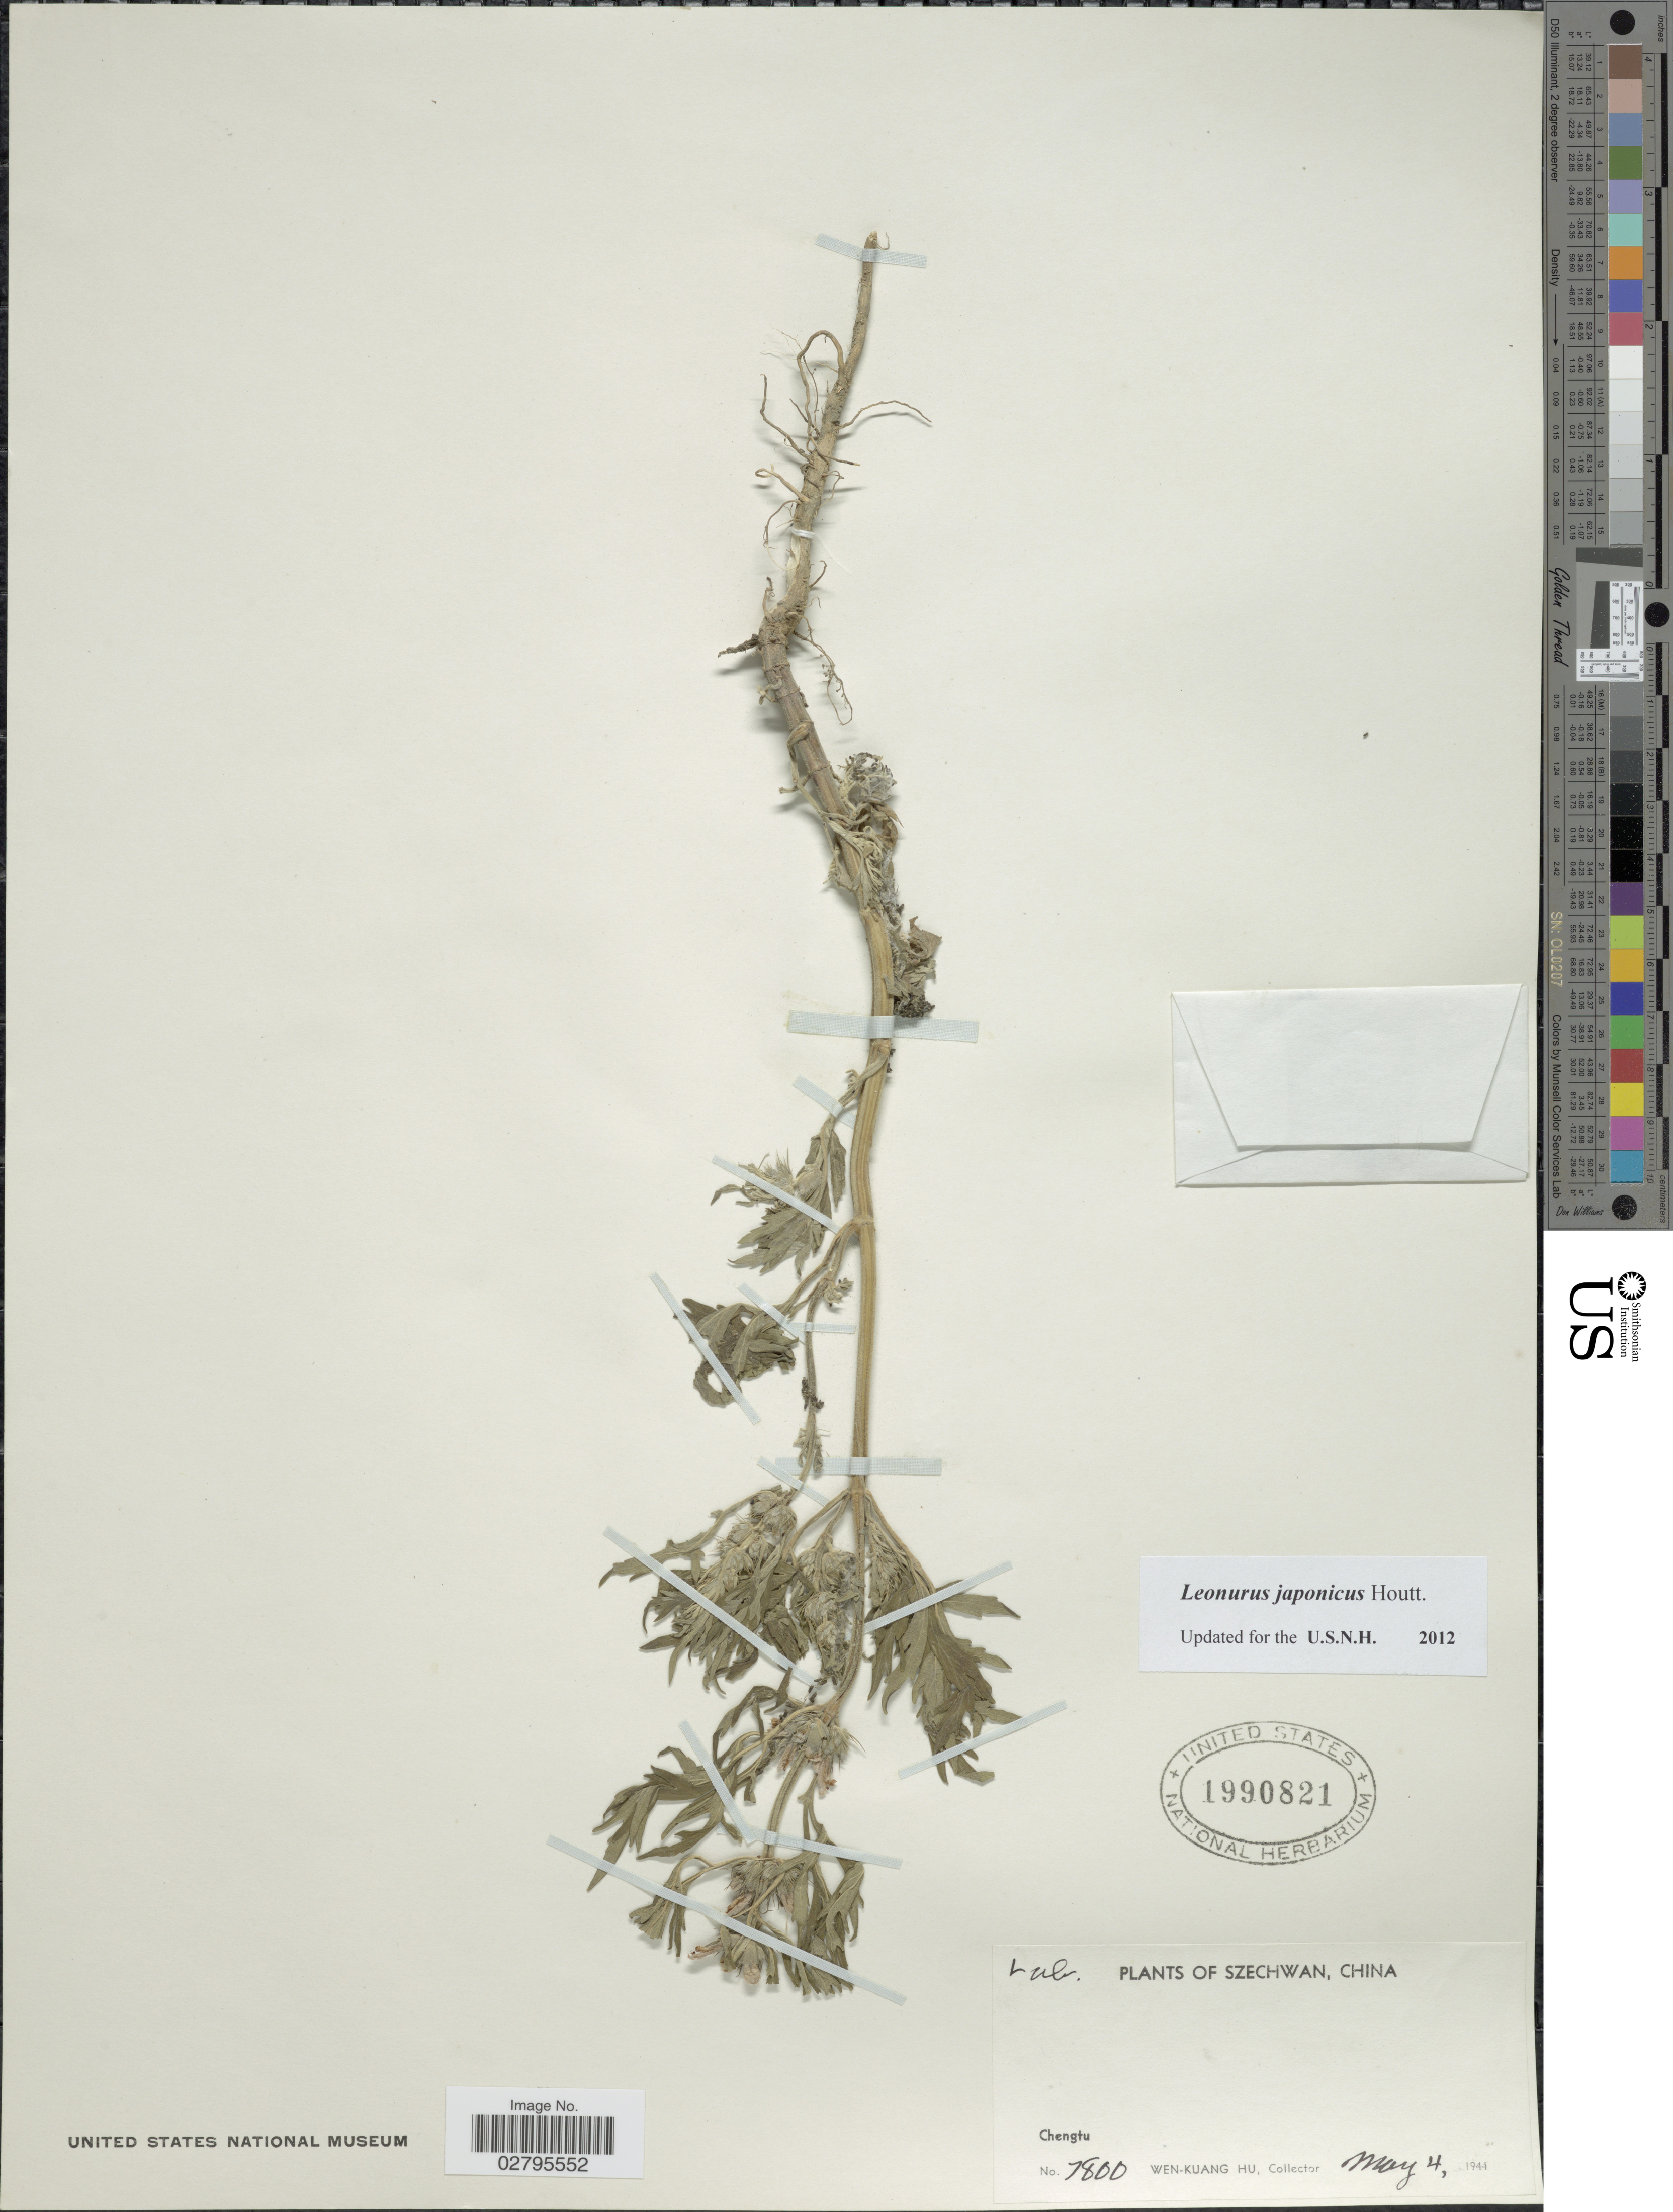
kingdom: Plantae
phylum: Tracheophyta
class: Magnoliopsida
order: Lamiales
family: Lamiaceae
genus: Leonurus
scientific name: Leonurus japonicus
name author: Houtt.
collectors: W. K. Hu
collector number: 7800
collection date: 1944-05-04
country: China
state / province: Sichuan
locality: Szechwan. Chengtu.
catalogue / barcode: US 1990821